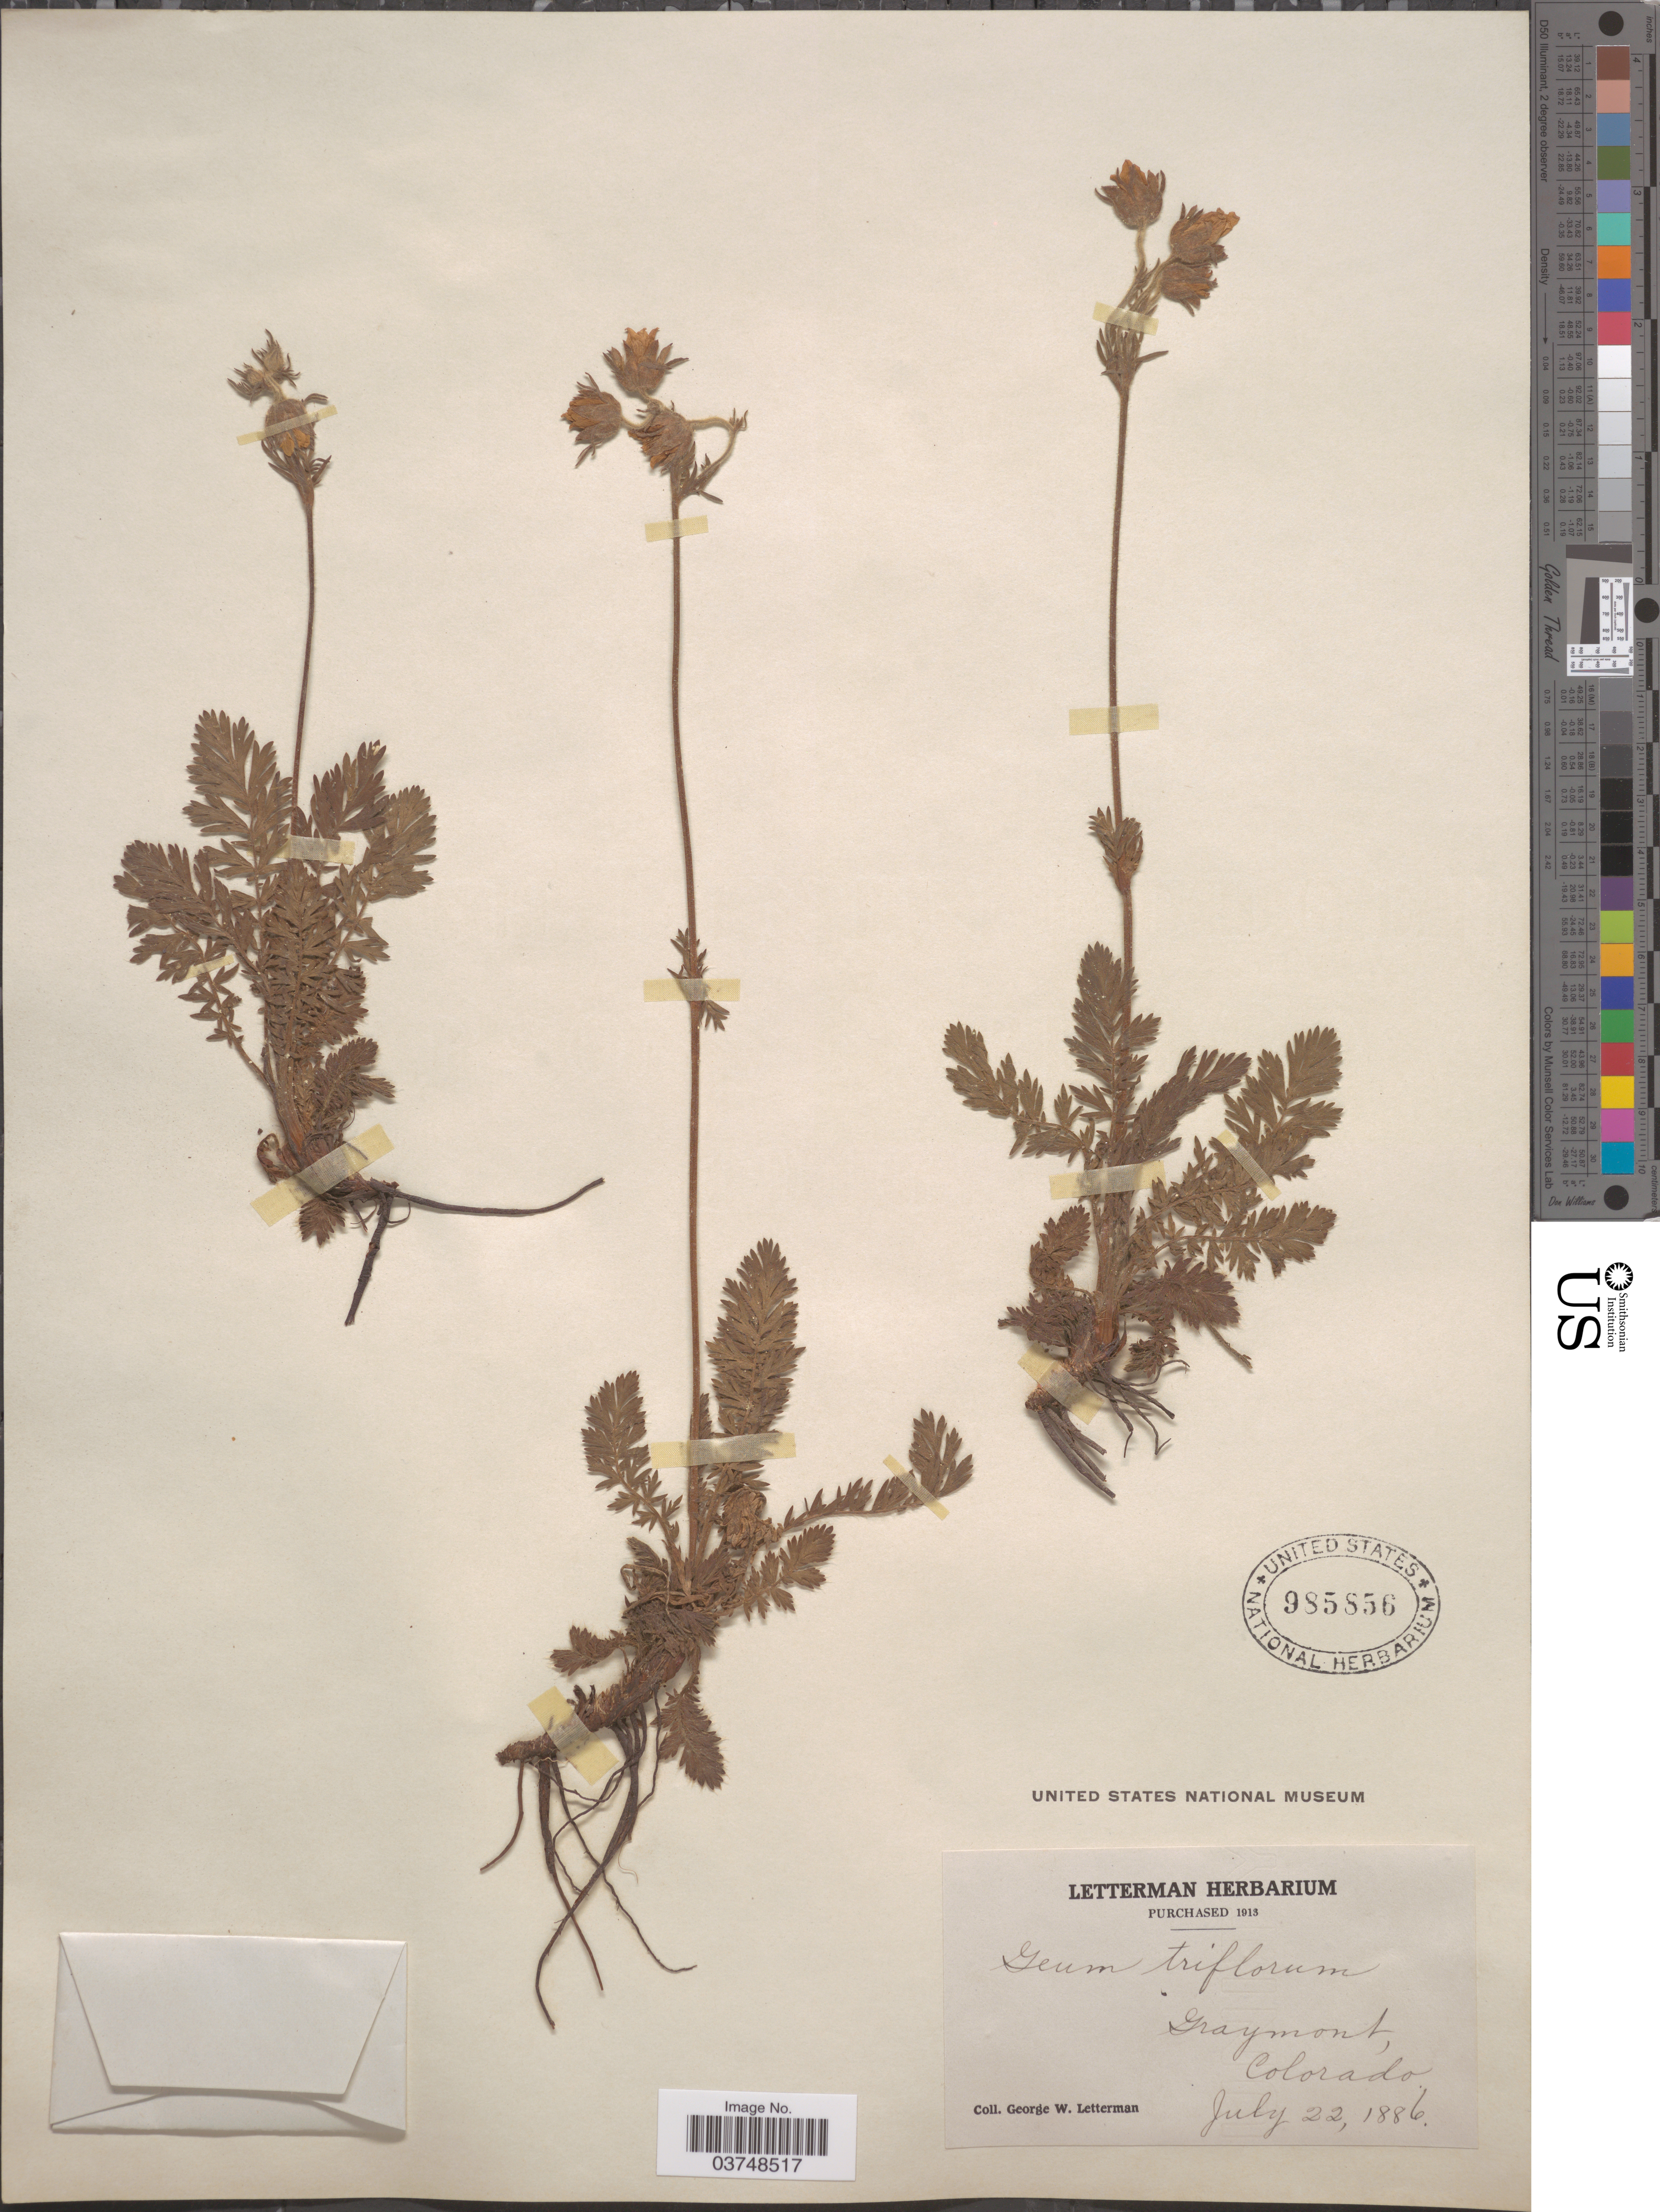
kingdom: Plantae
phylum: Tracheophyta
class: Magnoliopsida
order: Rosales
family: Rosaceae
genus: Geum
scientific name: Geum triflorum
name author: Pursh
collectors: G. W. Letterman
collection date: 1886-07-22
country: United States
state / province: Colorado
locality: Graymont.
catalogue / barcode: US 985856